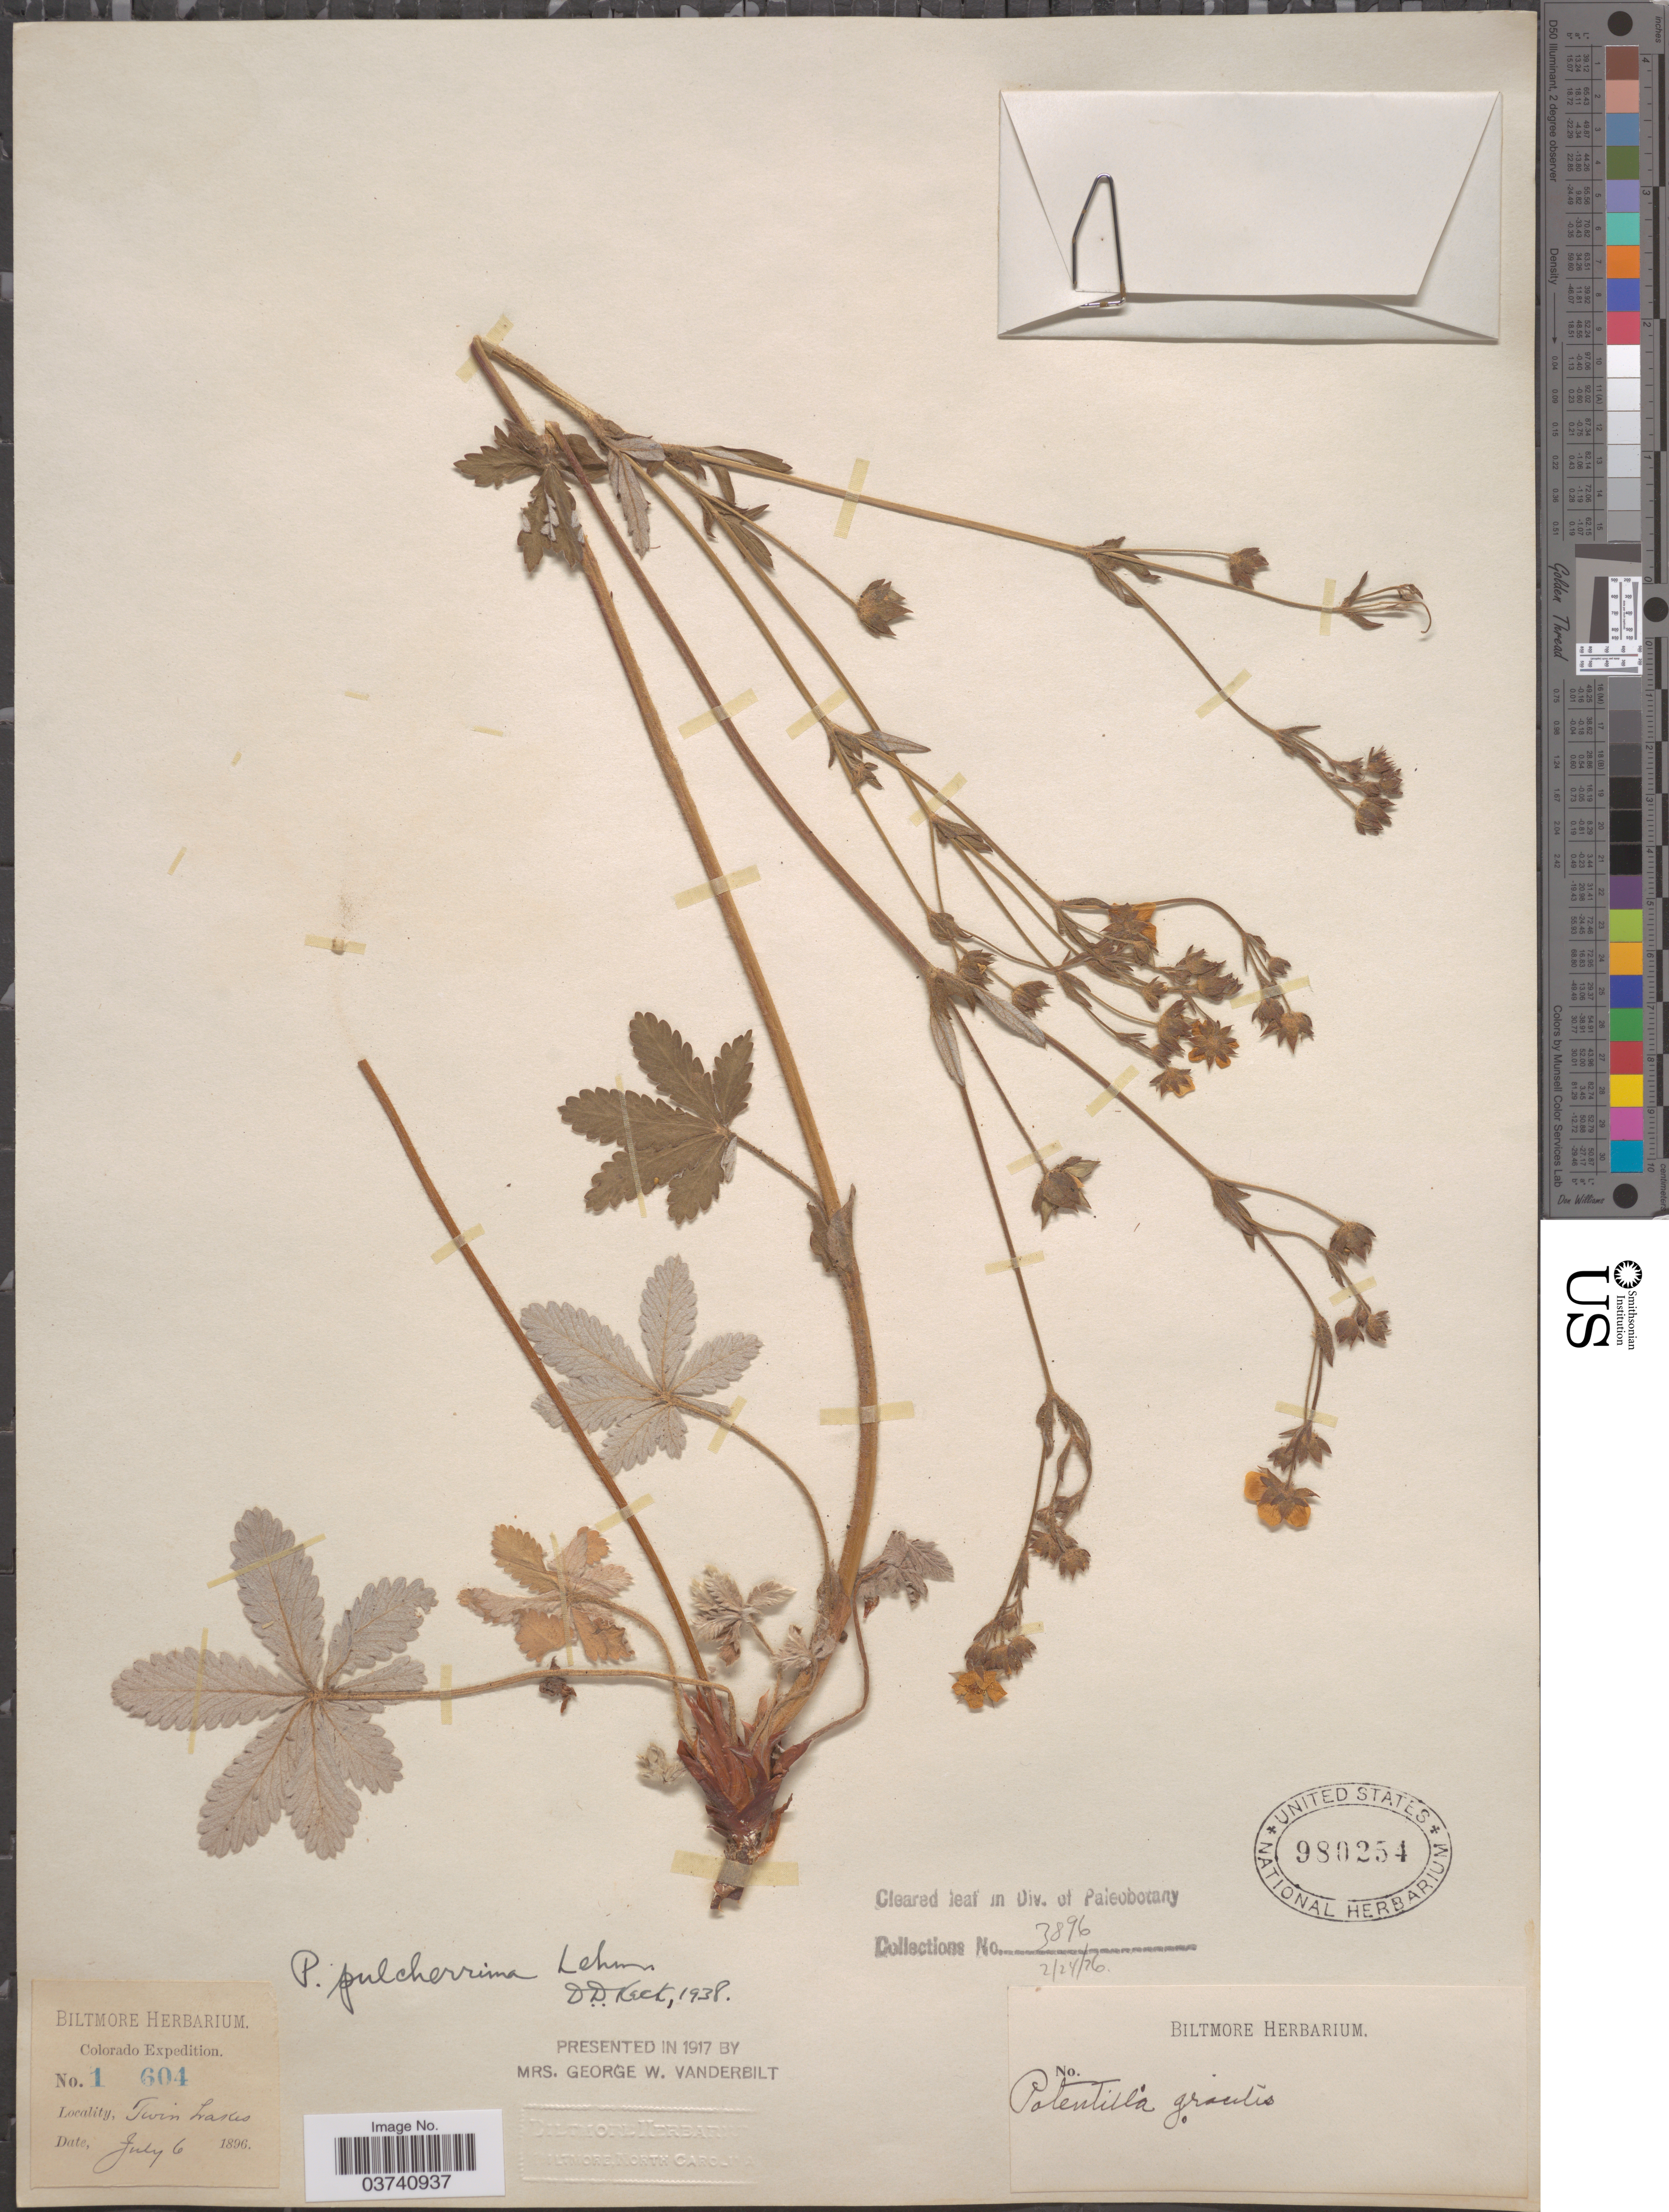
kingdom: Plantae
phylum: Tracheophyta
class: Magnoliopsida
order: Rosales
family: Rosaceae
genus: Potentilla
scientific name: Potentilla pulcherrima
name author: Lehm.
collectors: ex herb. Biltmore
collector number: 1604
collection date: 1896-07-06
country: United States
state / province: Colorado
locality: Twin Lakes.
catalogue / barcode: US 980254